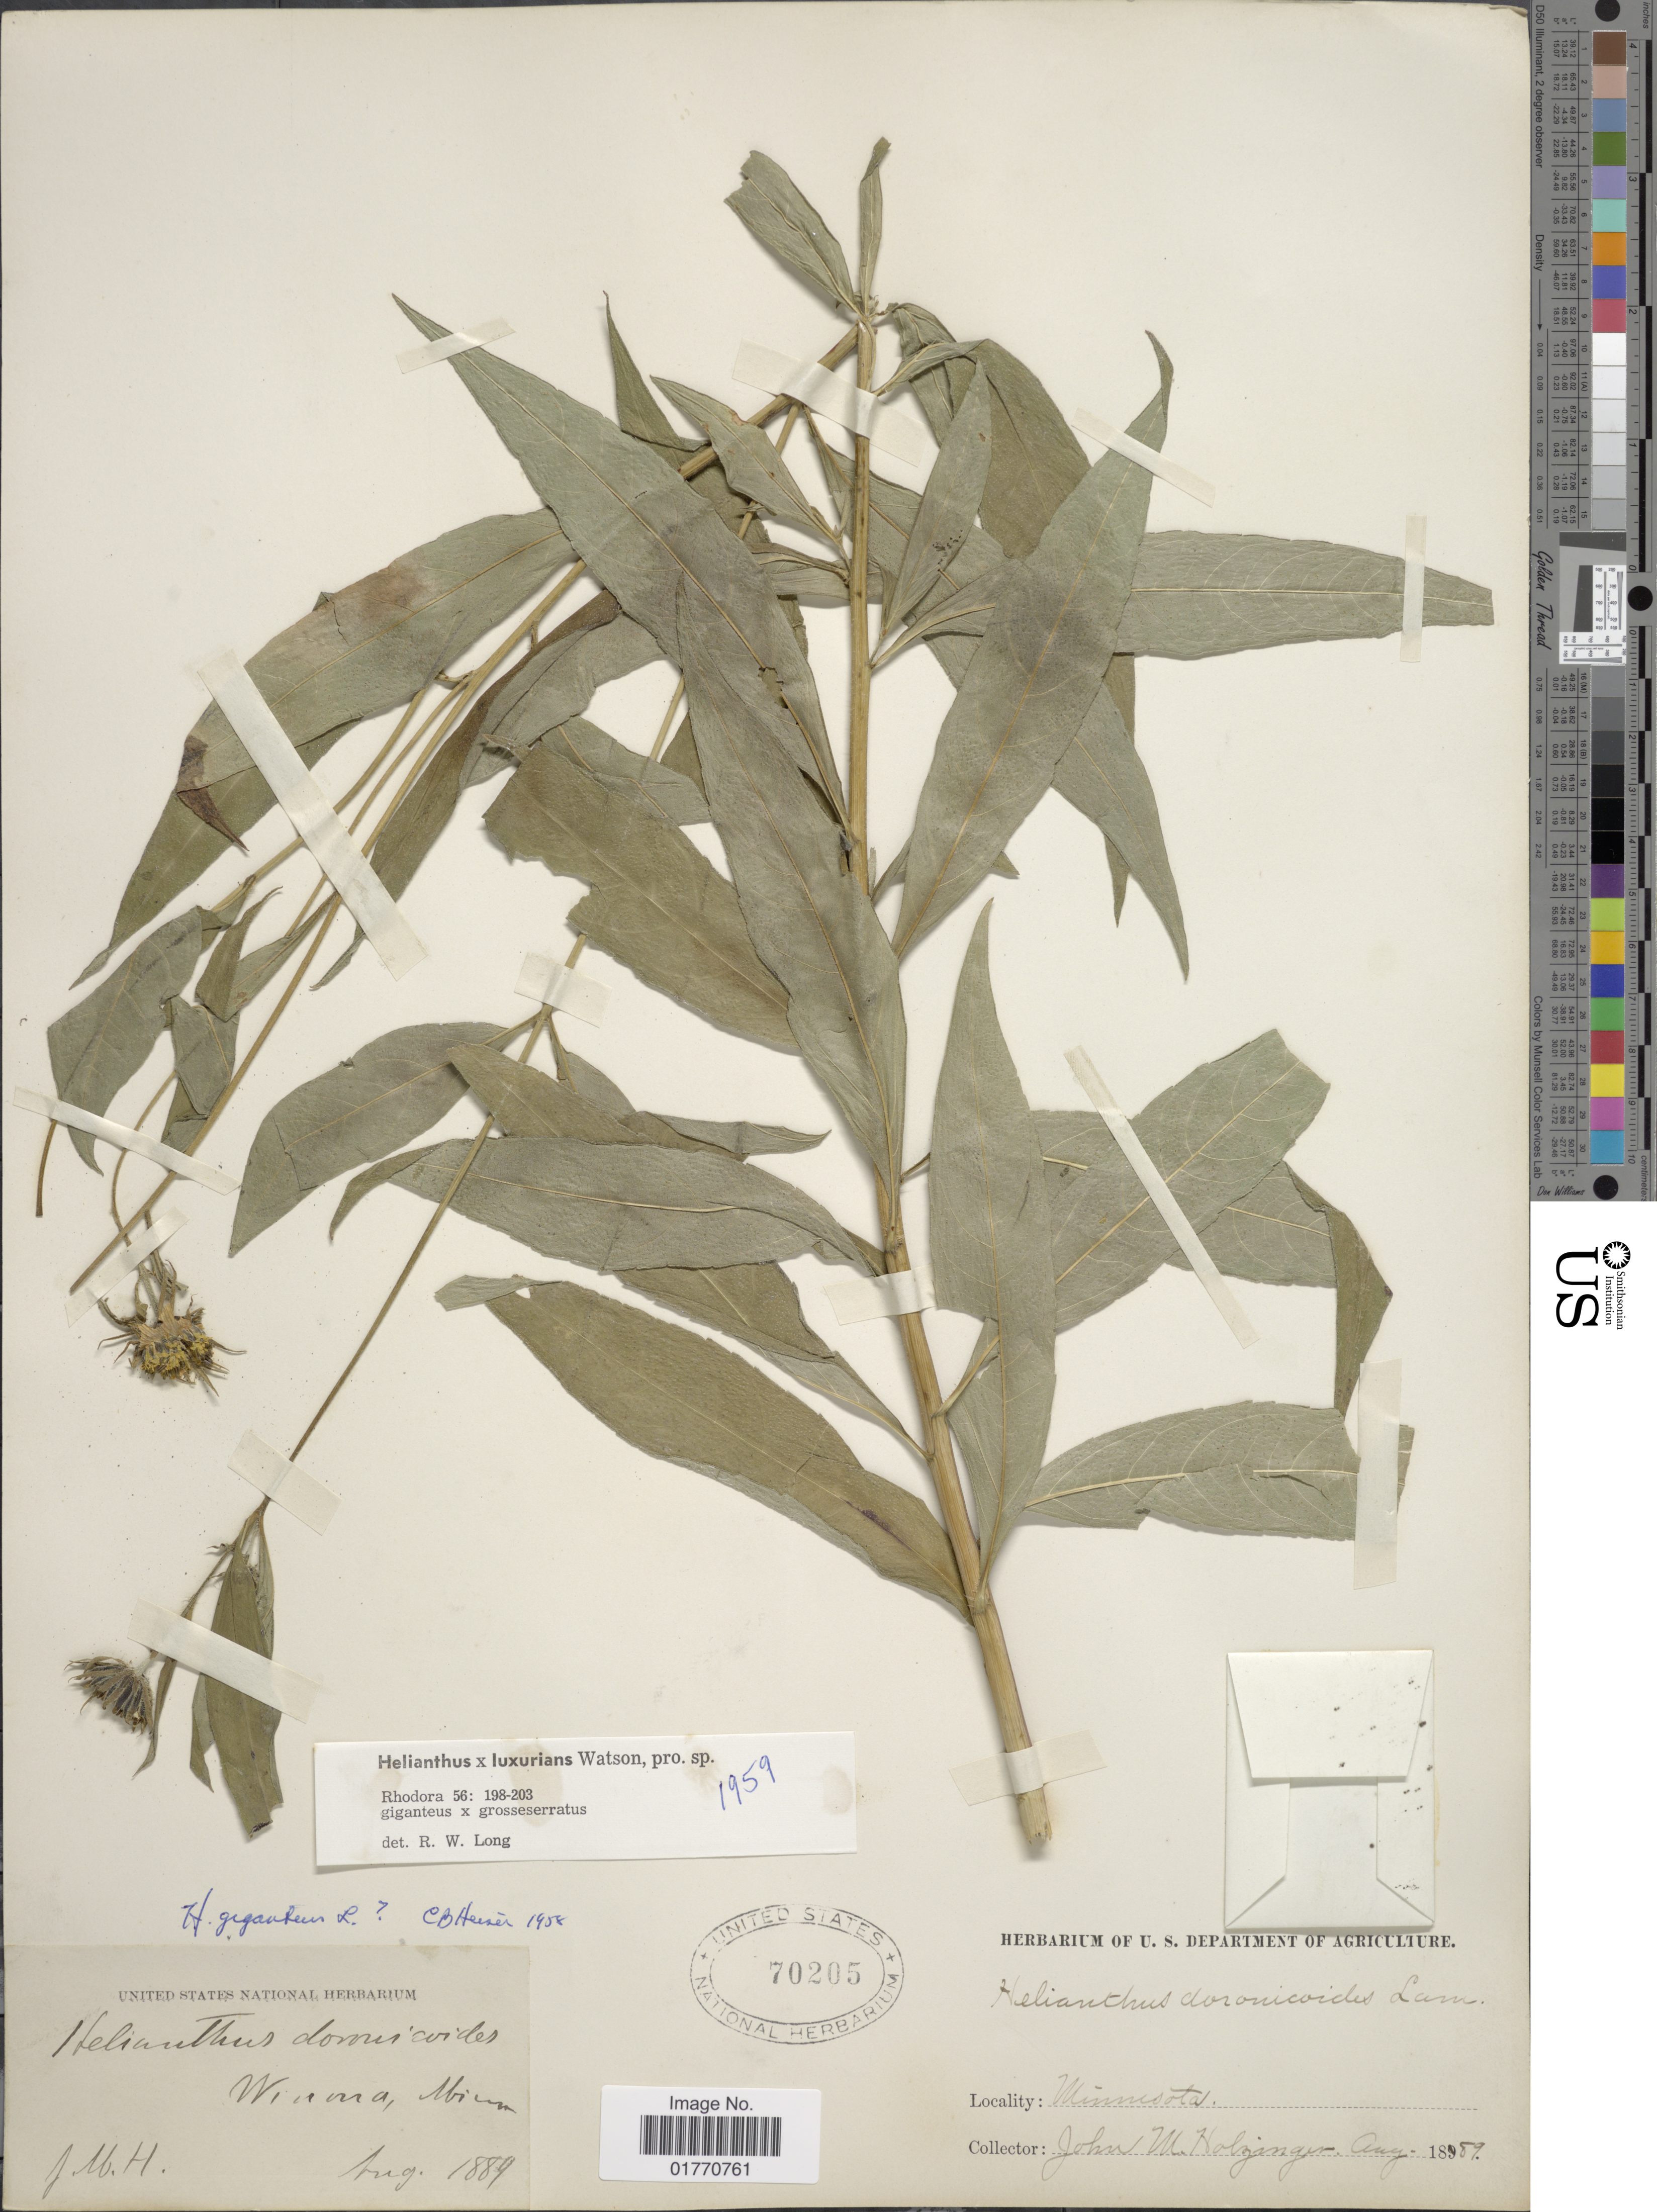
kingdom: Plantae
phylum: Tracheophyta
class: Magnoliopsida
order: Asterales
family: Asteraceae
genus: Helianthus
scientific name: Helianthus x luxurians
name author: Watson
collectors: J. M. Holzinger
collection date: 1889-08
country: United States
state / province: Minnesota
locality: Winona.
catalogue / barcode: US 70205